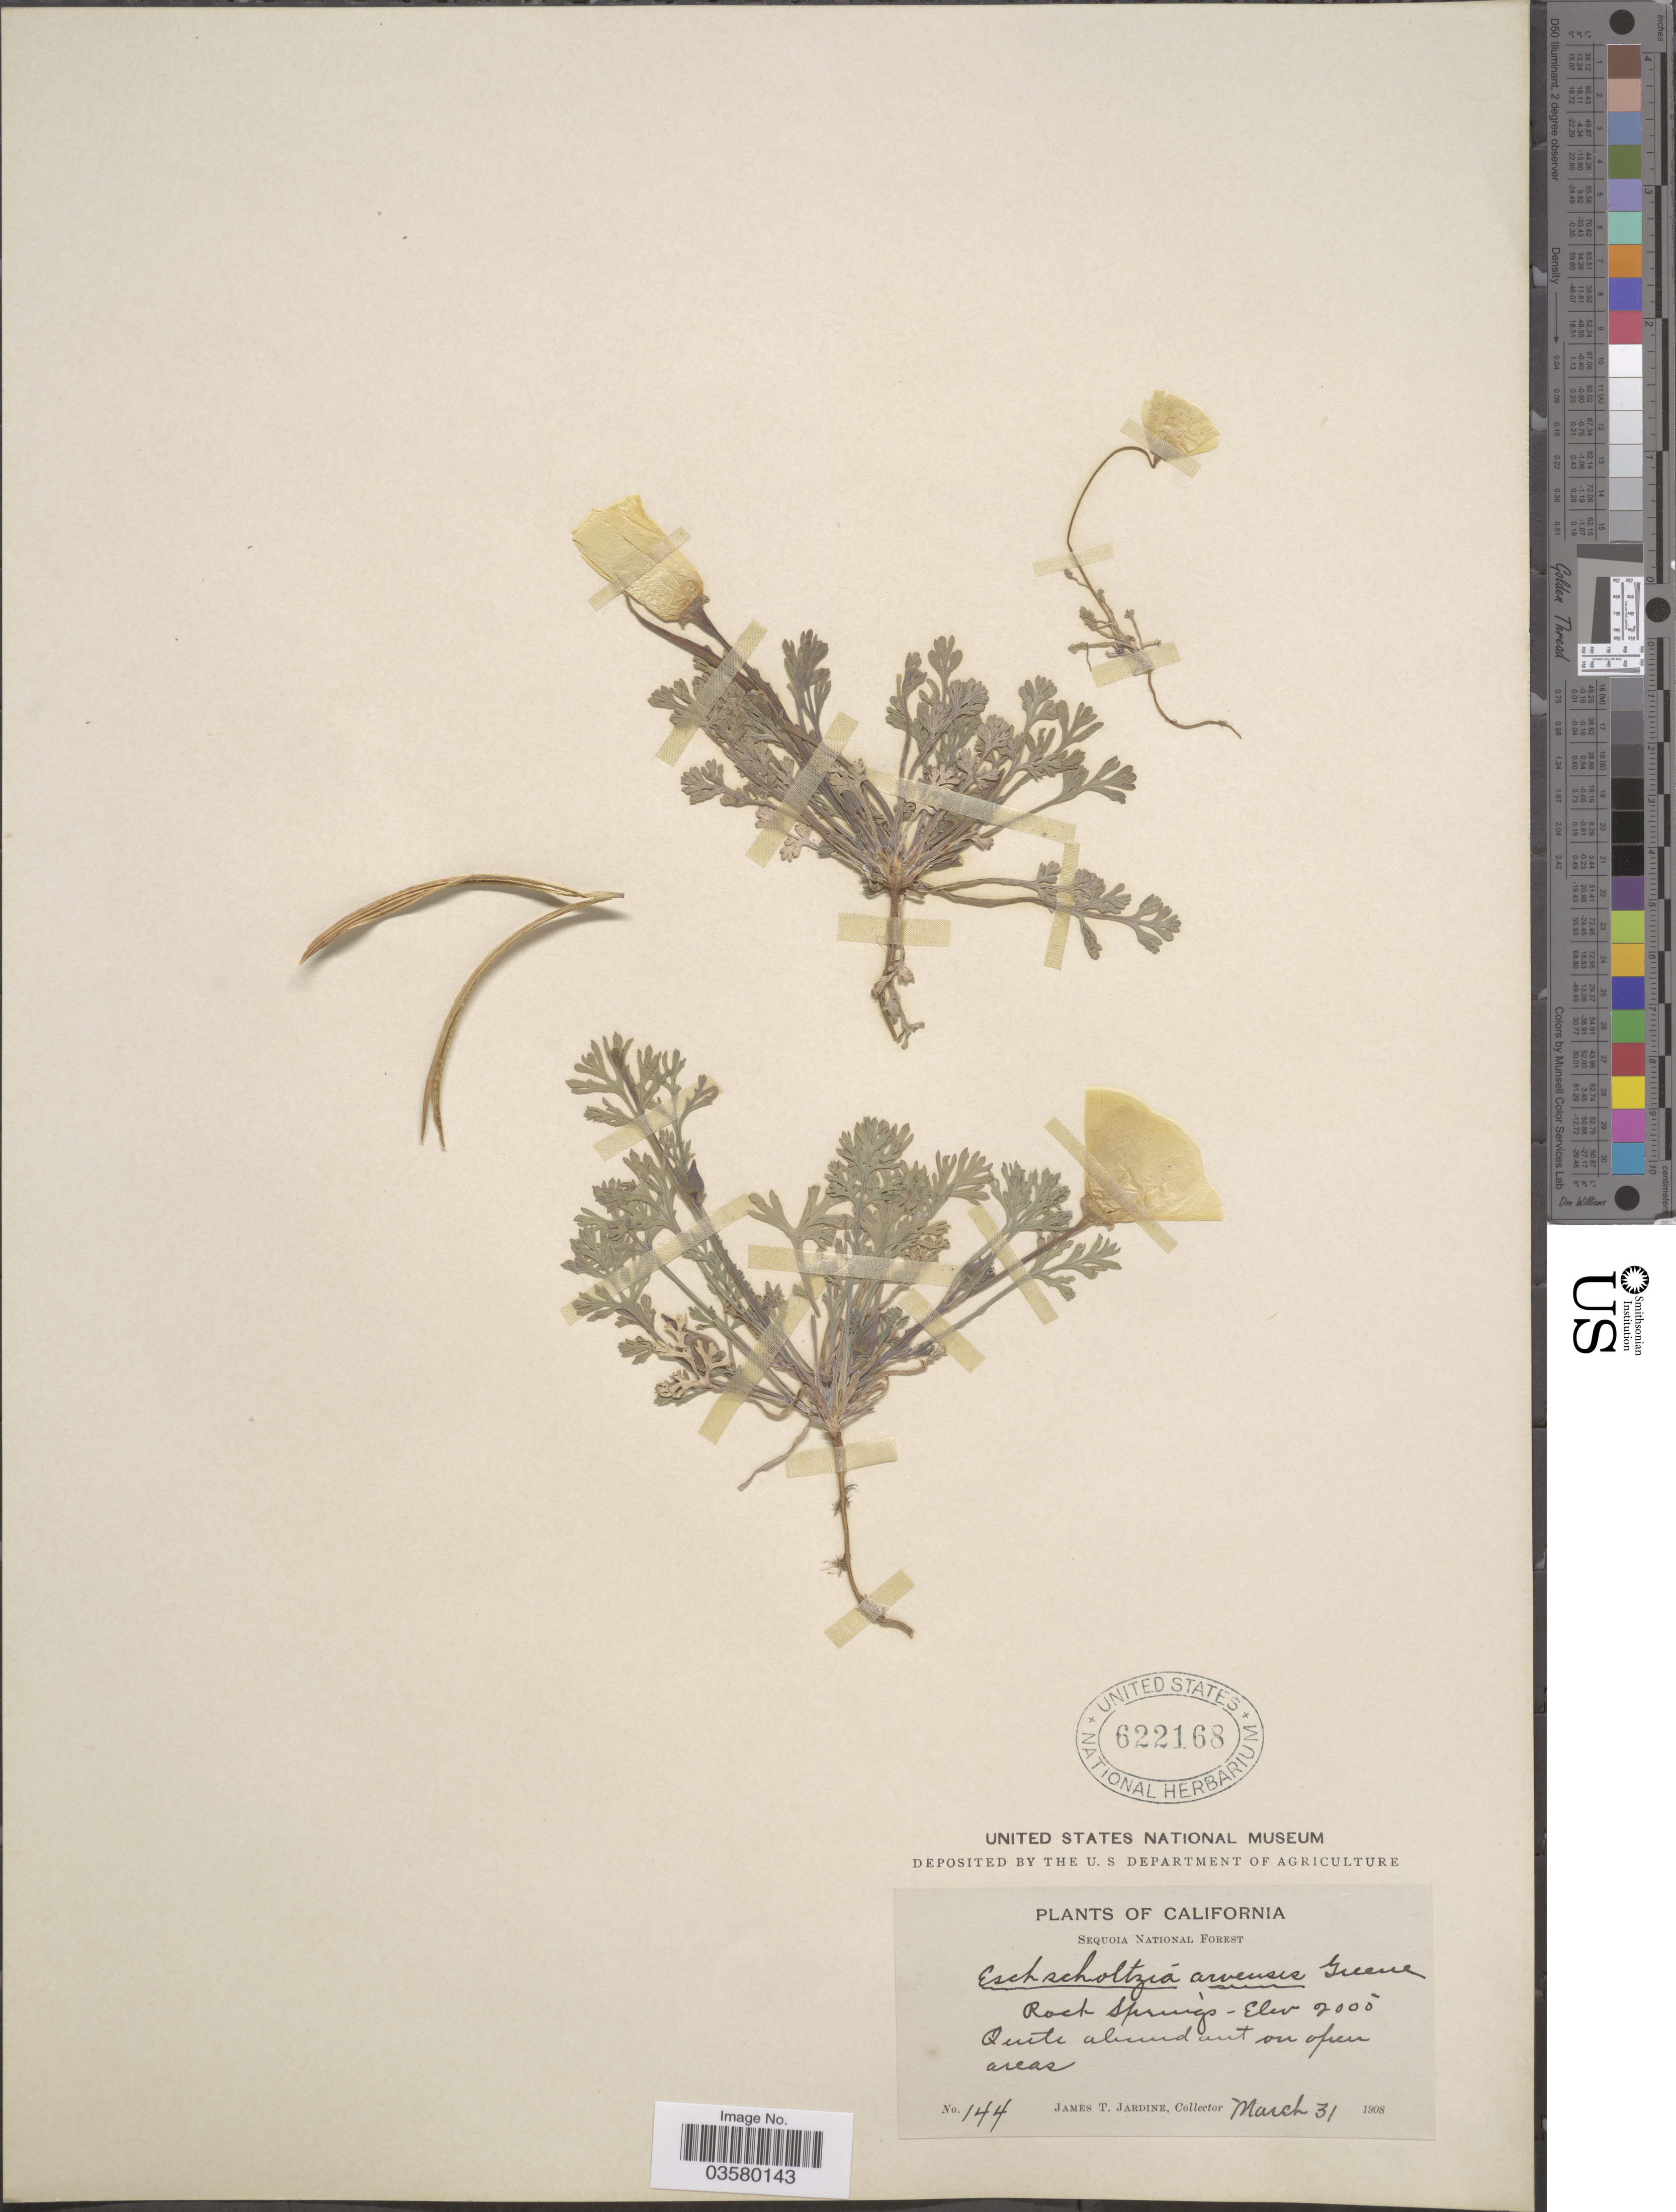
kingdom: Plantae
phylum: Tracheophyta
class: Magnoliopsida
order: Ranunculales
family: Papaveraceae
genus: Eschscholzia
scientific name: Eschscholzia arvensis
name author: Greene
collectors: J. T. Jardine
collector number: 144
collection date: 1908-03-31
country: United States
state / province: California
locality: Sequoia National Forest. Rock Springs.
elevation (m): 610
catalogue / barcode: US 622168